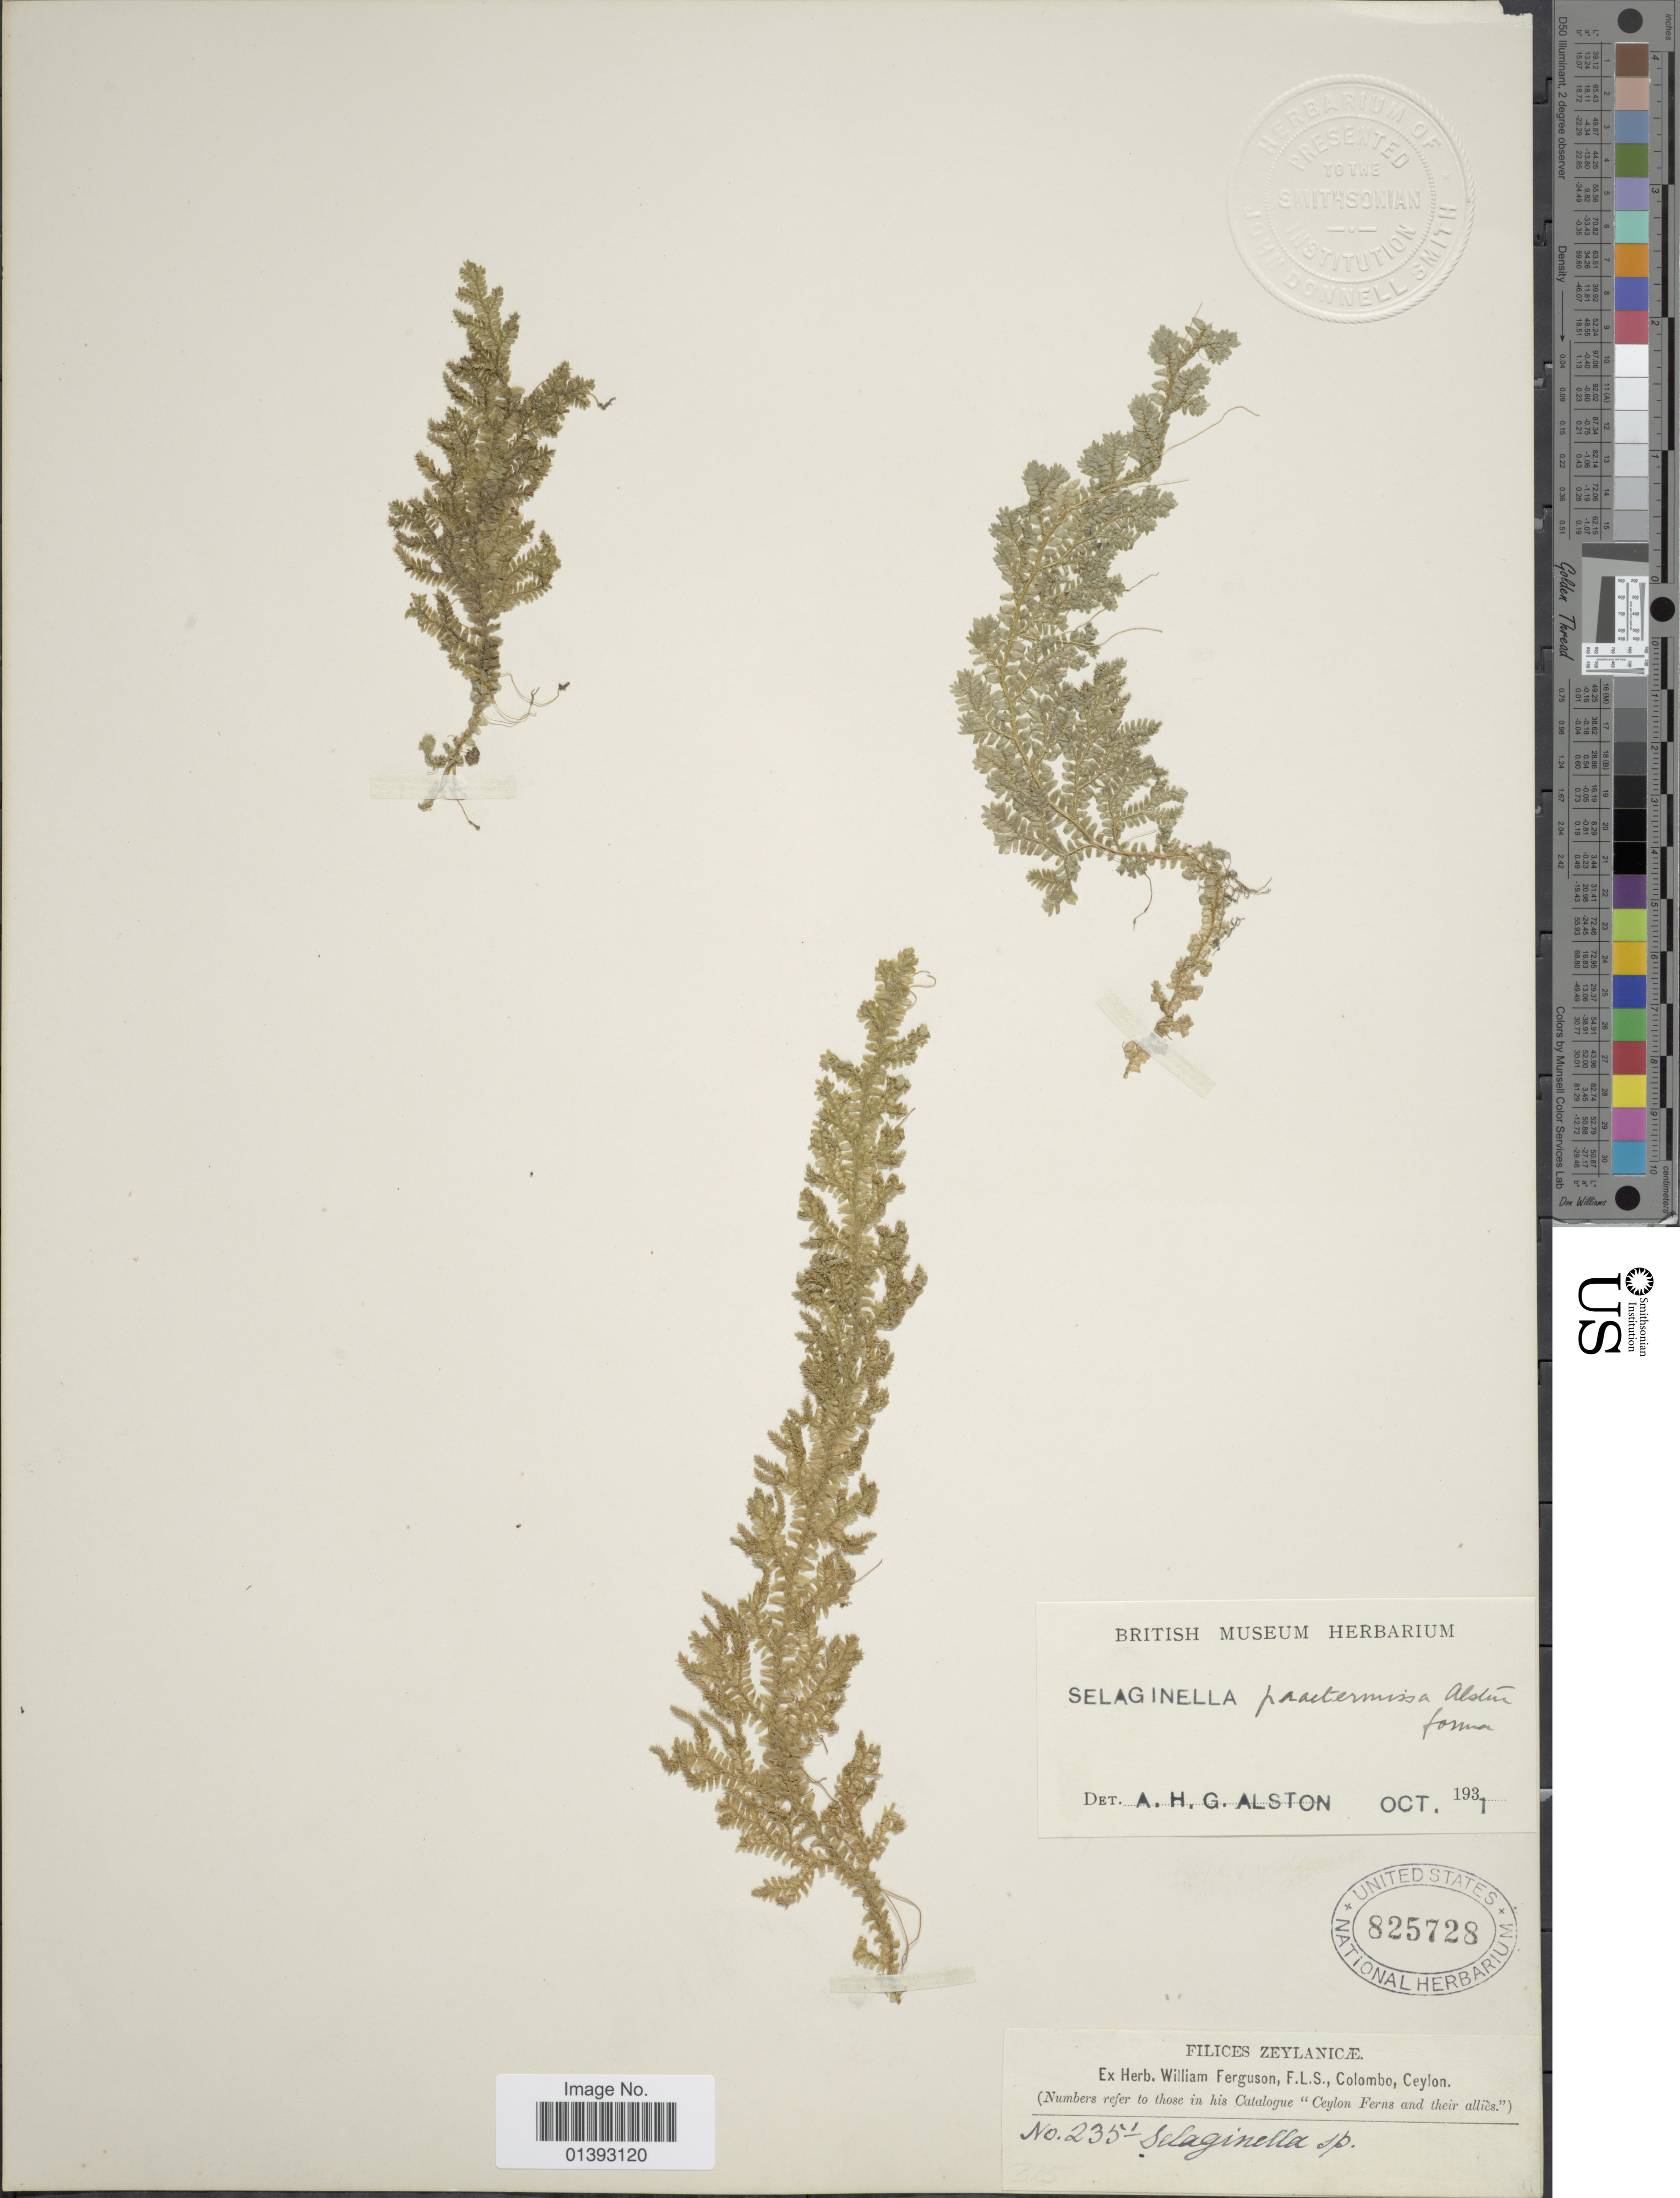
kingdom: Plantae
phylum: Tracheophyta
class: Lycopodiopsida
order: Selaginellales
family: Selaginellaceae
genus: Selaginella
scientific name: Selaginella praetermissa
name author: Alston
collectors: ex herb. W. Ferguson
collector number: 235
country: Sri Lanka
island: Ceylon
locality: Filices Zeylanicae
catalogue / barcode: US 825728